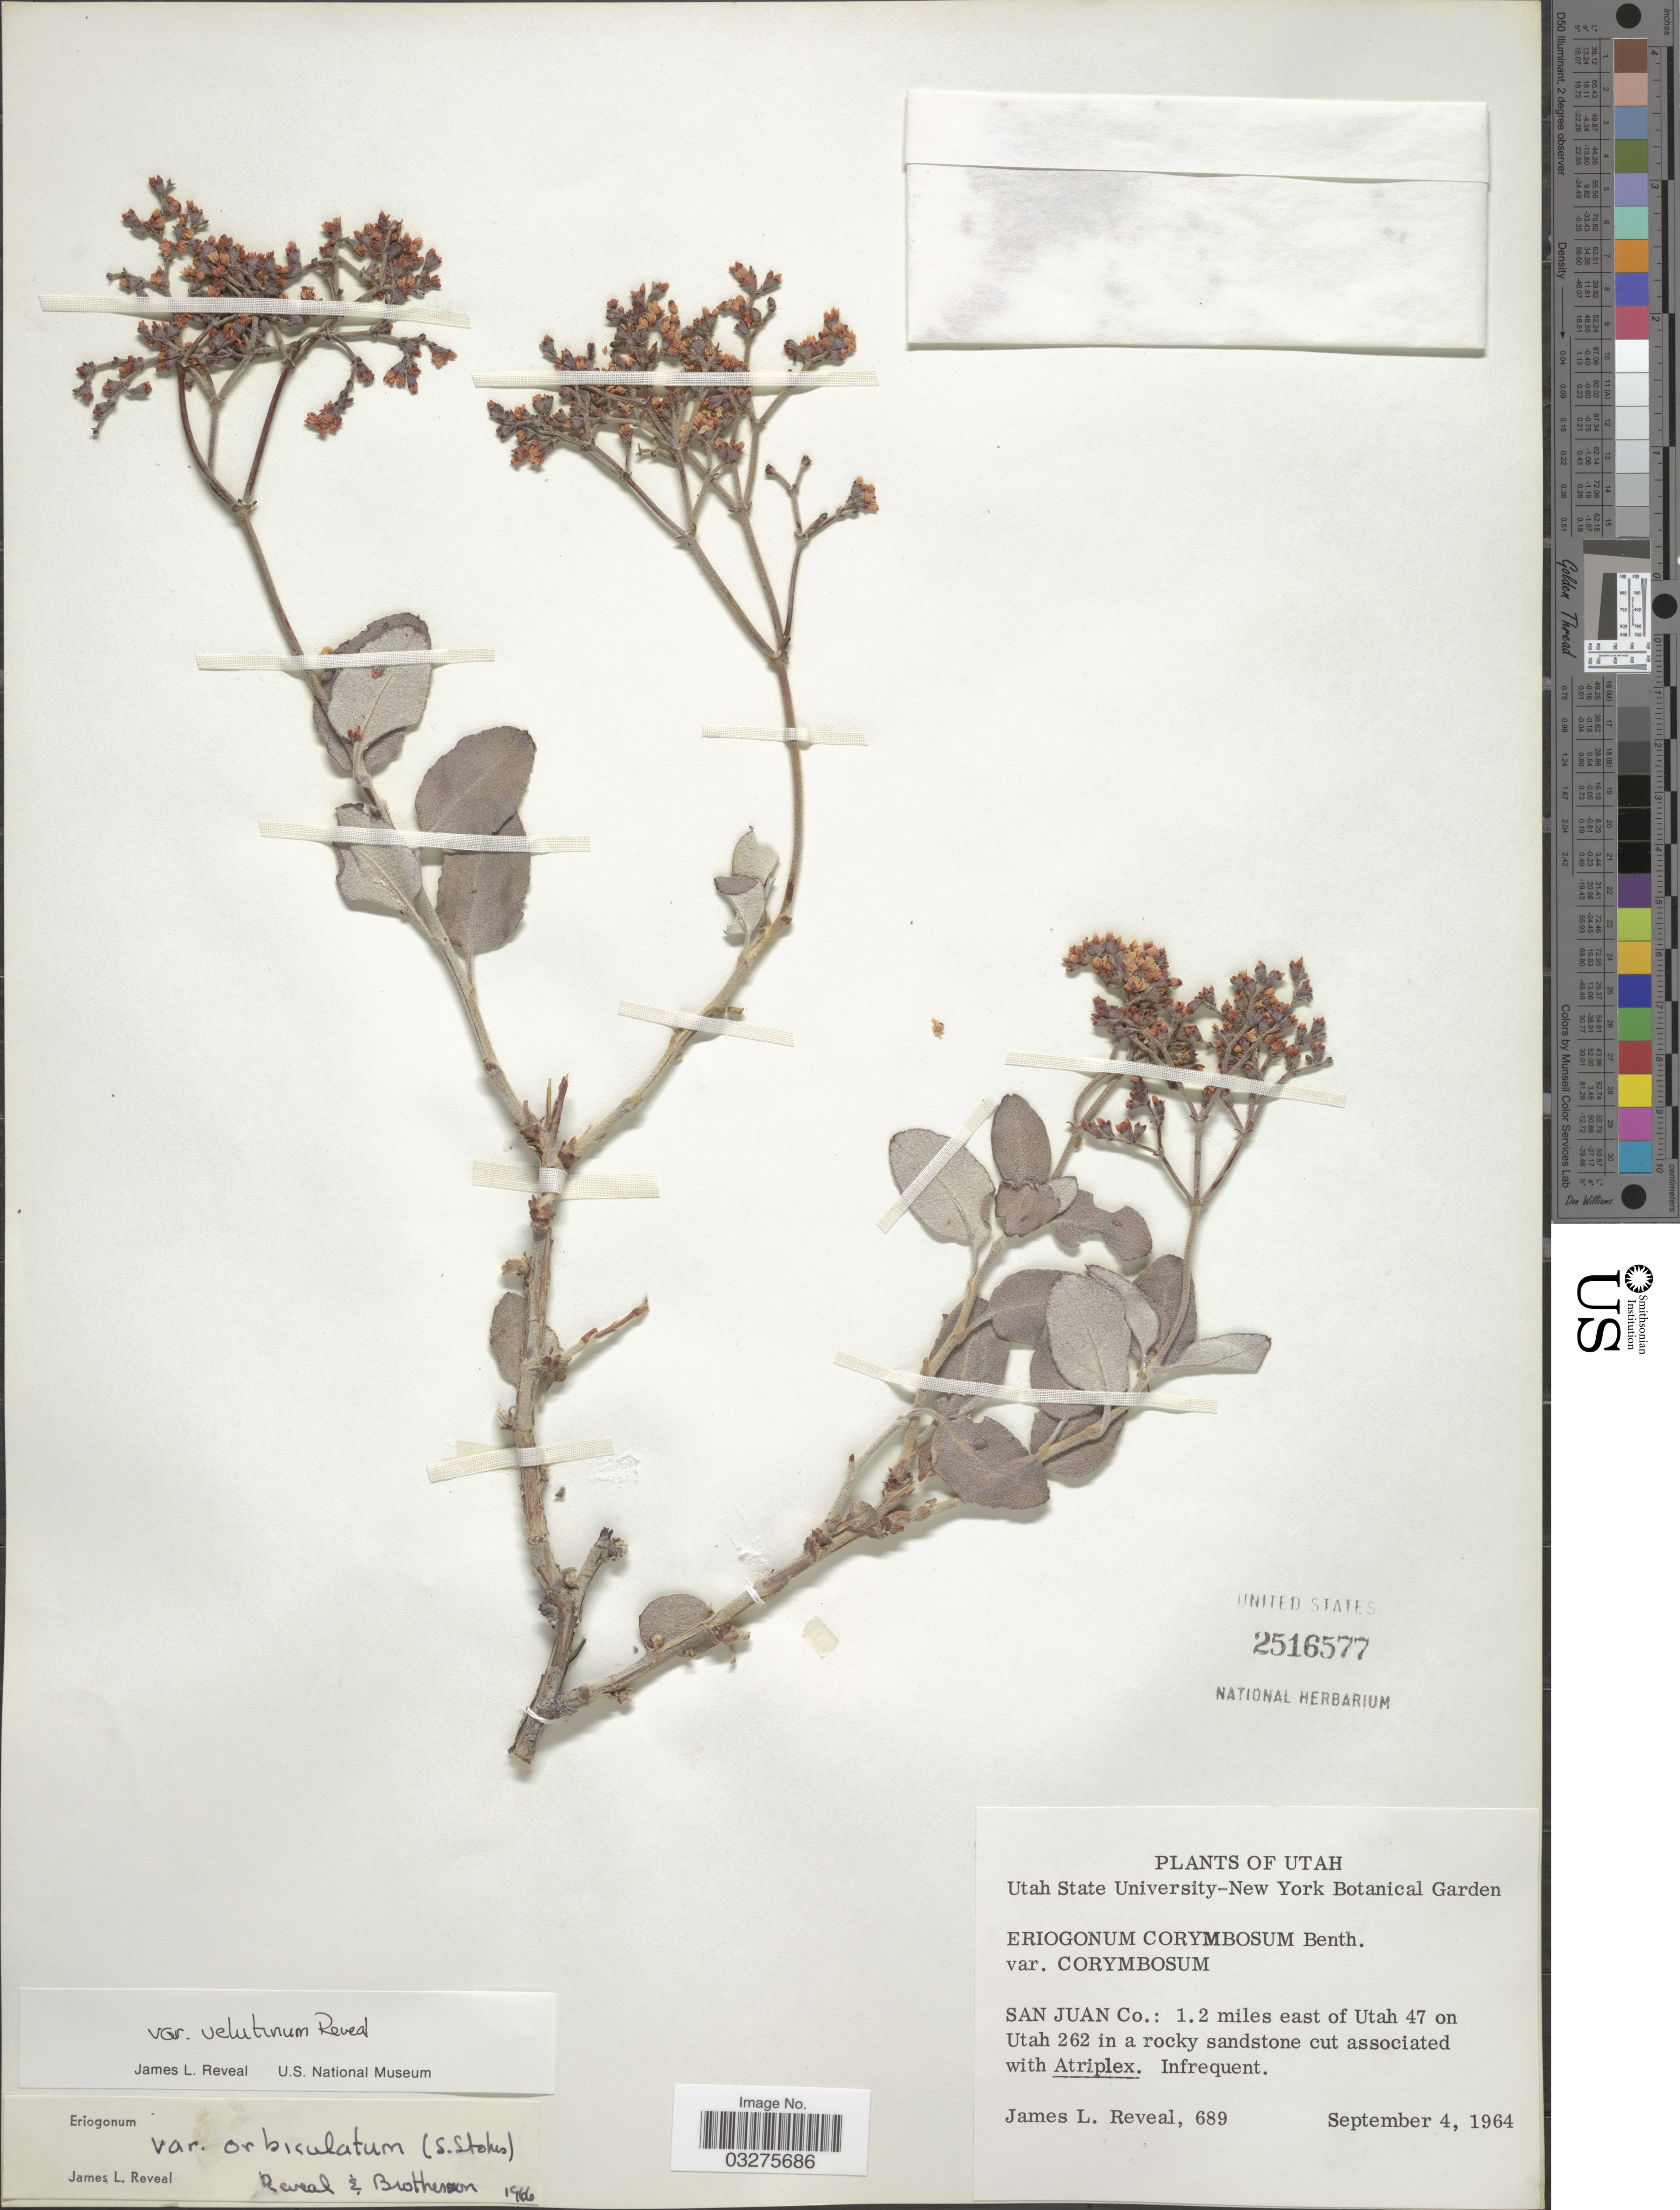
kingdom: Plantae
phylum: Tracheophyta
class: Magnoliopsida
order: Caryophyllales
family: Polygonaceae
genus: Eriogonum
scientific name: Eriogonum corymbosum var. velutinum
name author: Reveal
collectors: J. L. Reveal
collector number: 689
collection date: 1964-09-04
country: United States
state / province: Utah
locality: San Juan Co.: 1.2 miles east of Utah 47 on Utah 262.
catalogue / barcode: US 2516577